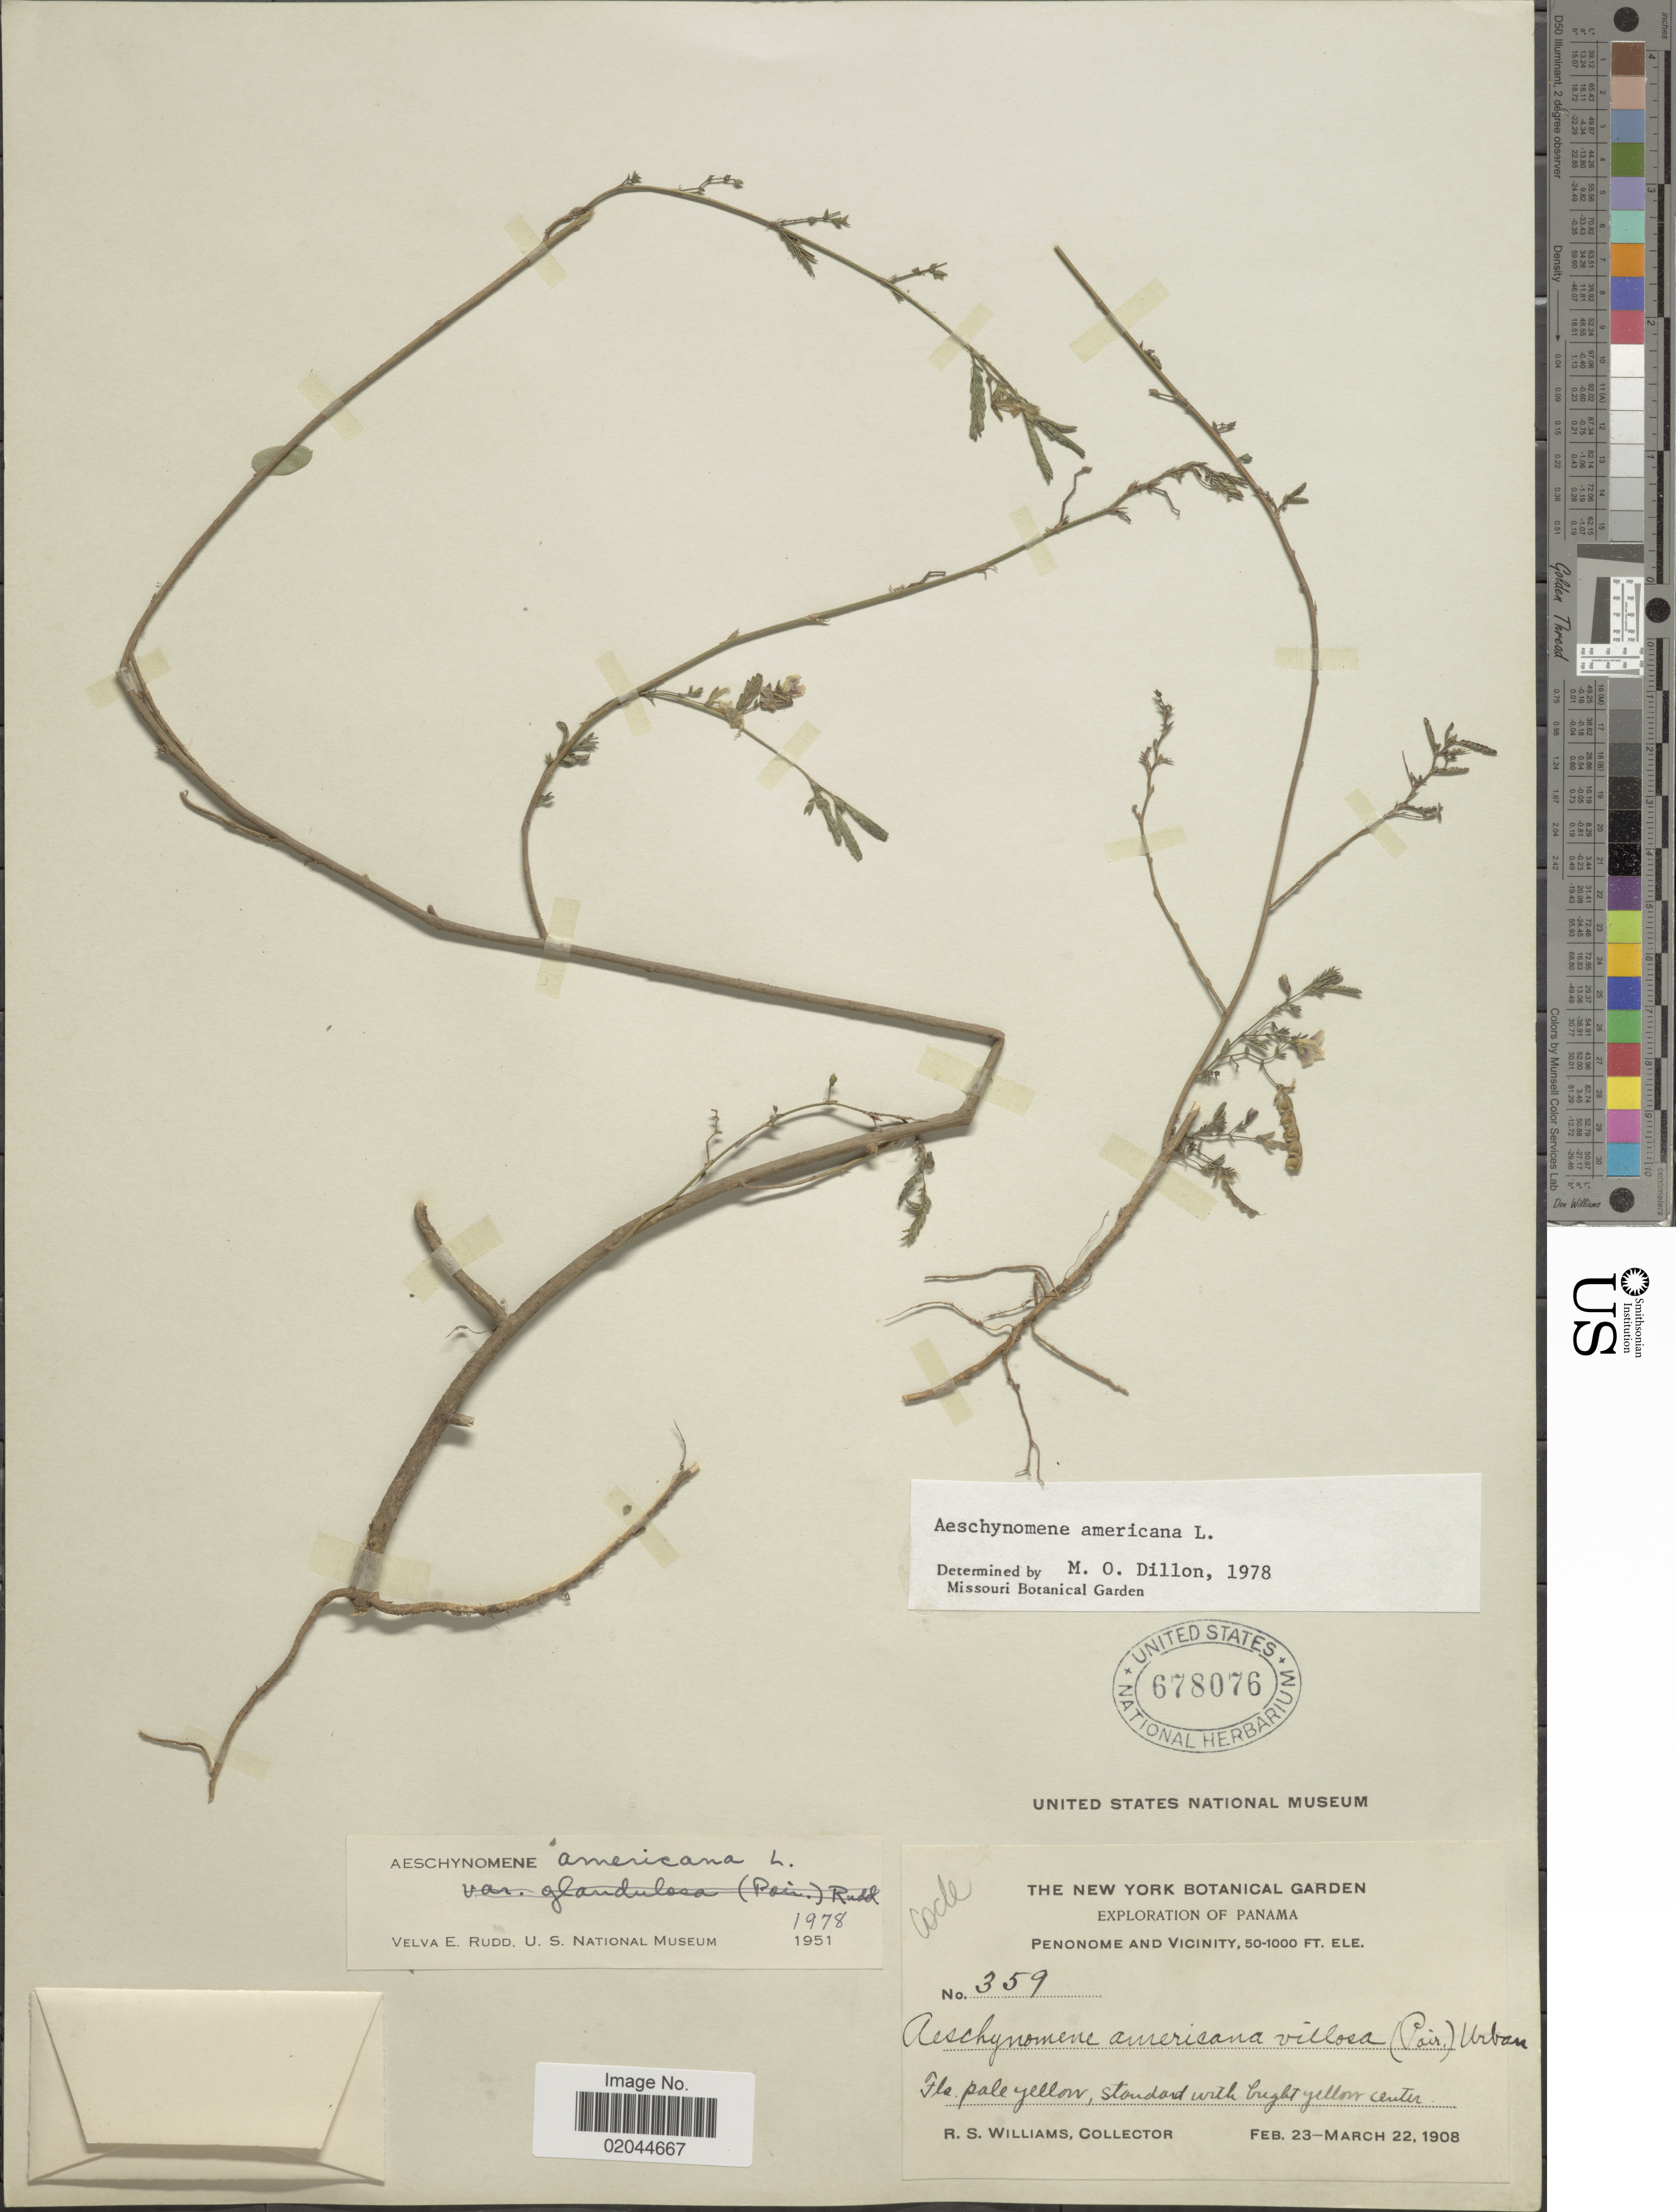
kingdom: Plantae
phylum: Tracheophyta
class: Magnoliopsida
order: Fabales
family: Fabaceae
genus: Aeschynomene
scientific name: Aeschynomene americana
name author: L.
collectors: R. S. Williams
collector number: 359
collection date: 1908-02-23/1908-03-22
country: Panama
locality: Penonome and Vicinity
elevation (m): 15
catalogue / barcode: US 678076